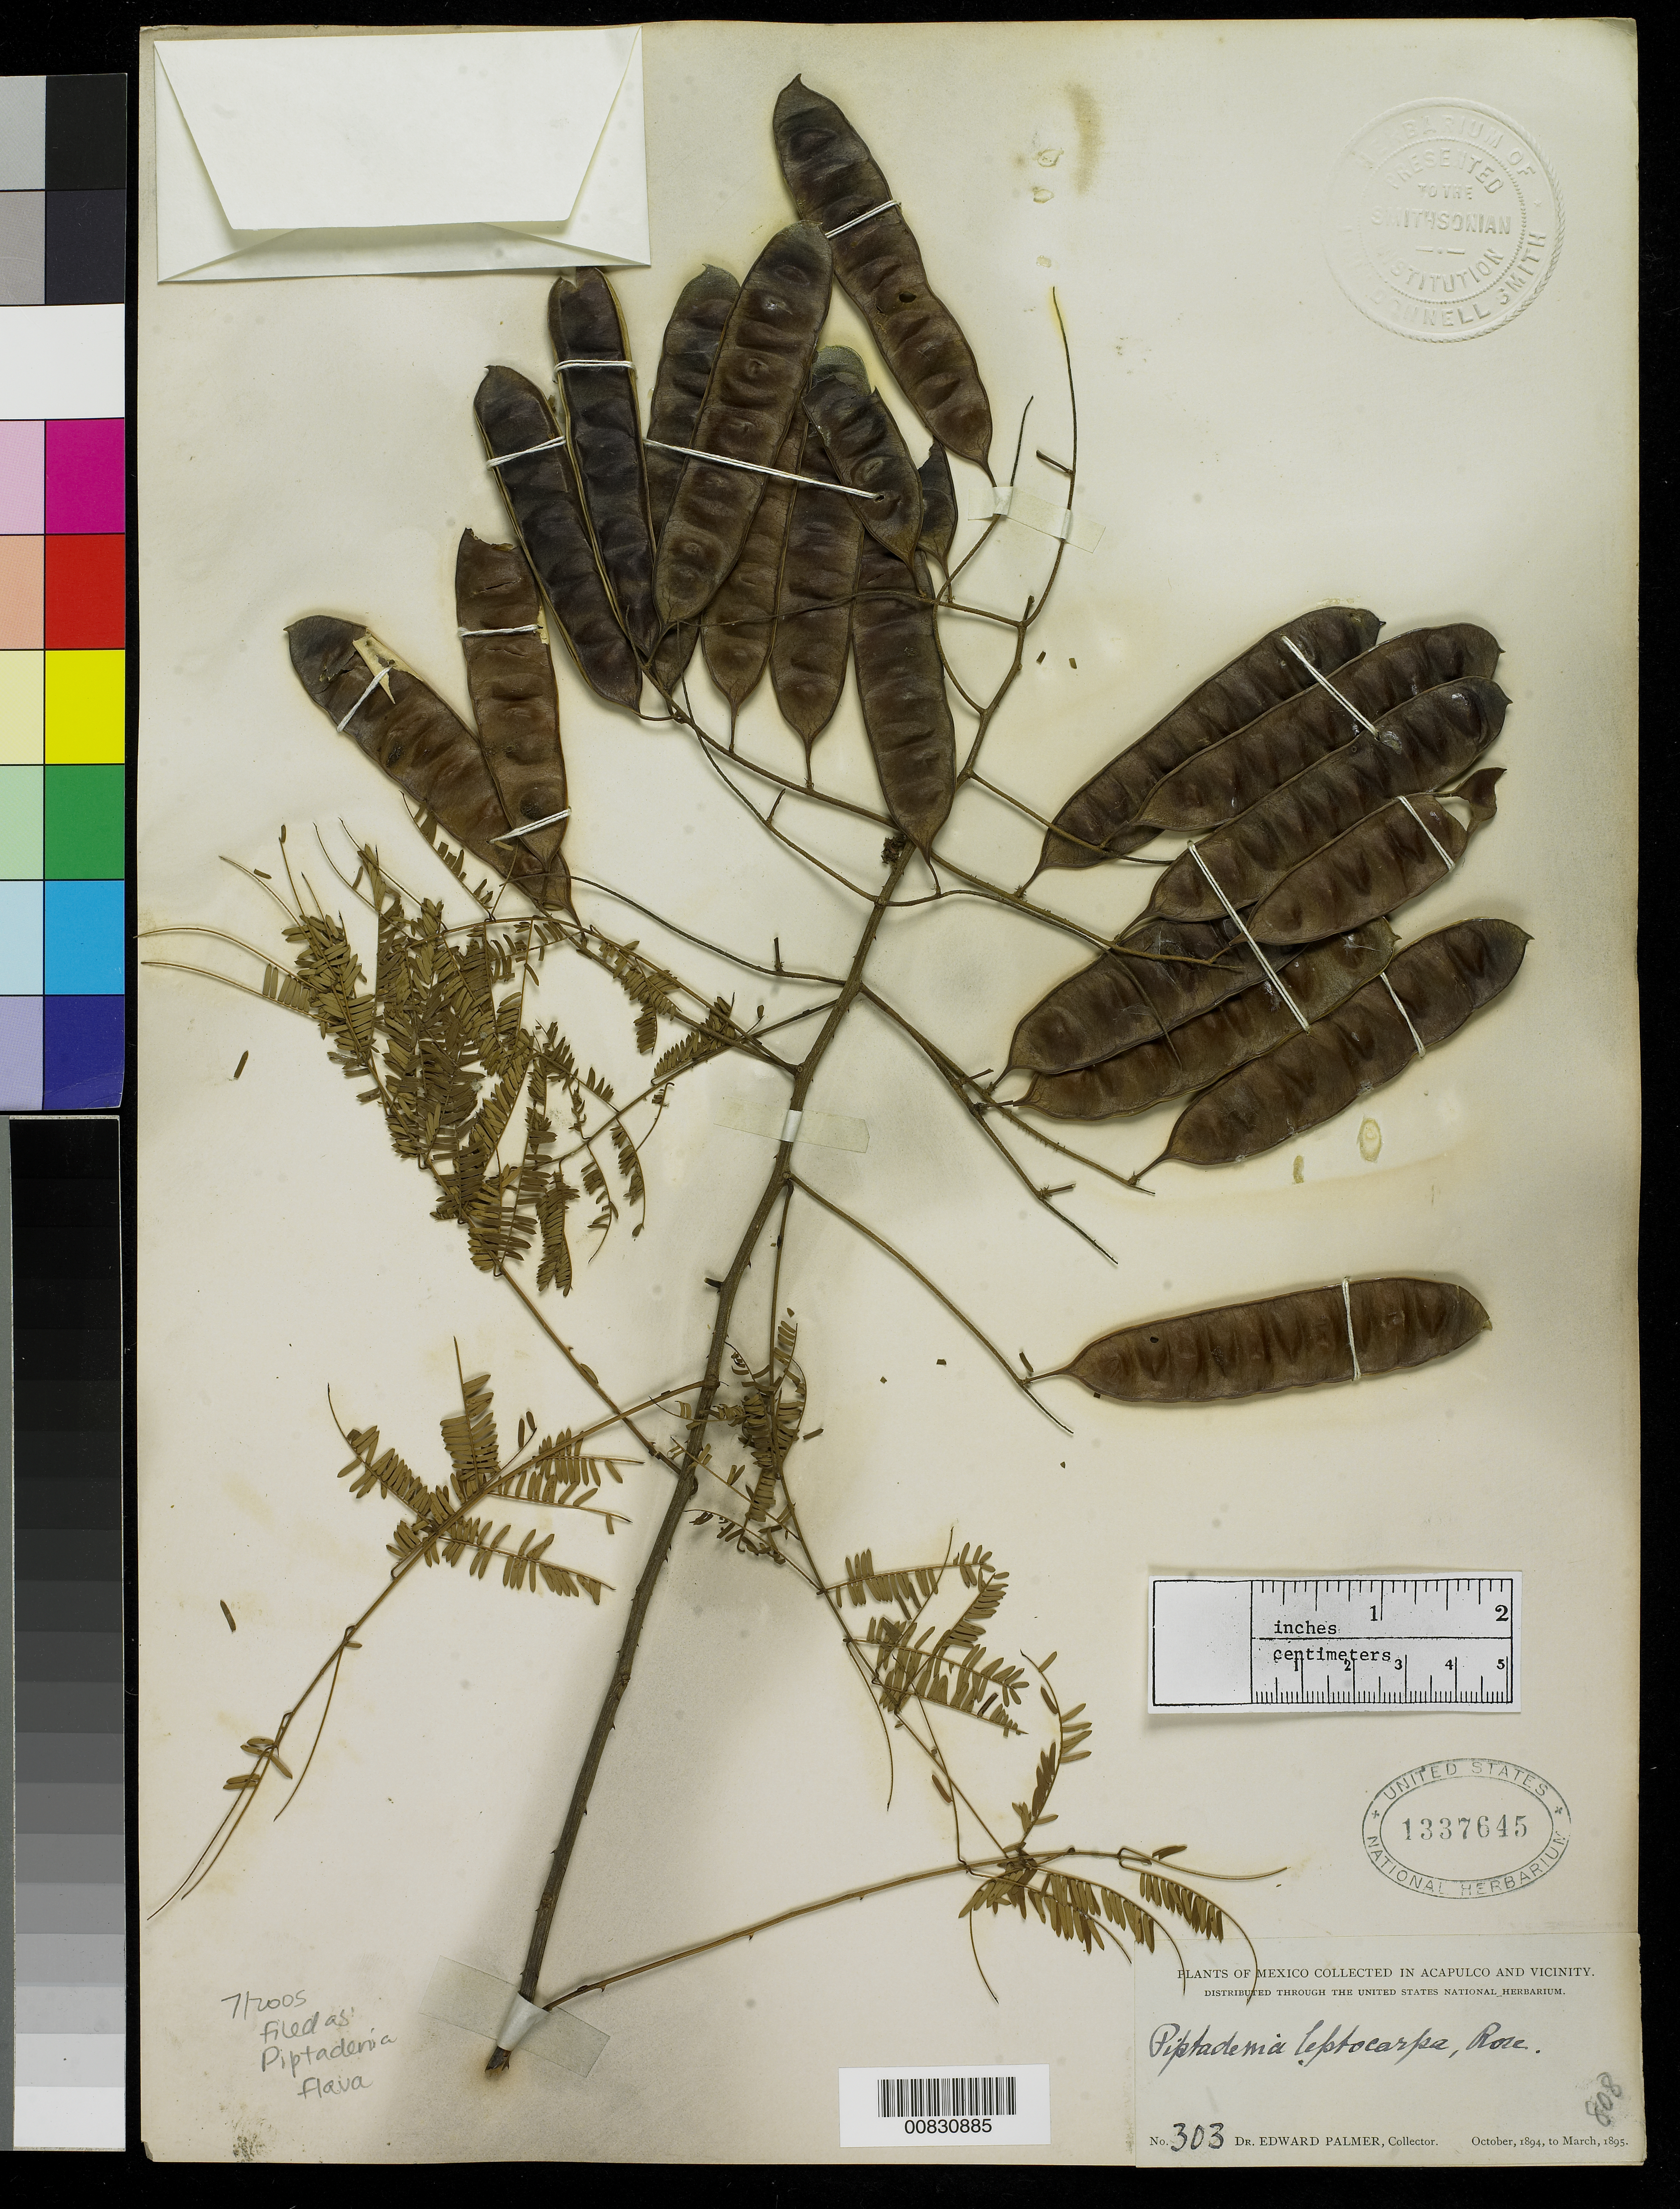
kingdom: Plantae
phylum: Tracheophyta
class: Magnoliopsida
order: Fabales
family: Fabaceae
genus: Piptadenia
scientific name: Piptadenia flava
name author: (DC.) Benth.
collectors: E. Palmer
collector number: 303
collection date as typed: Oct 1894 to -- Mar 1895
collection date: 1894-10/1895-03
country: Mexico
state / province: Guerrero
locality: Acapulco, Guerrero and vicinity.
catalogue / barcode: US 1337645